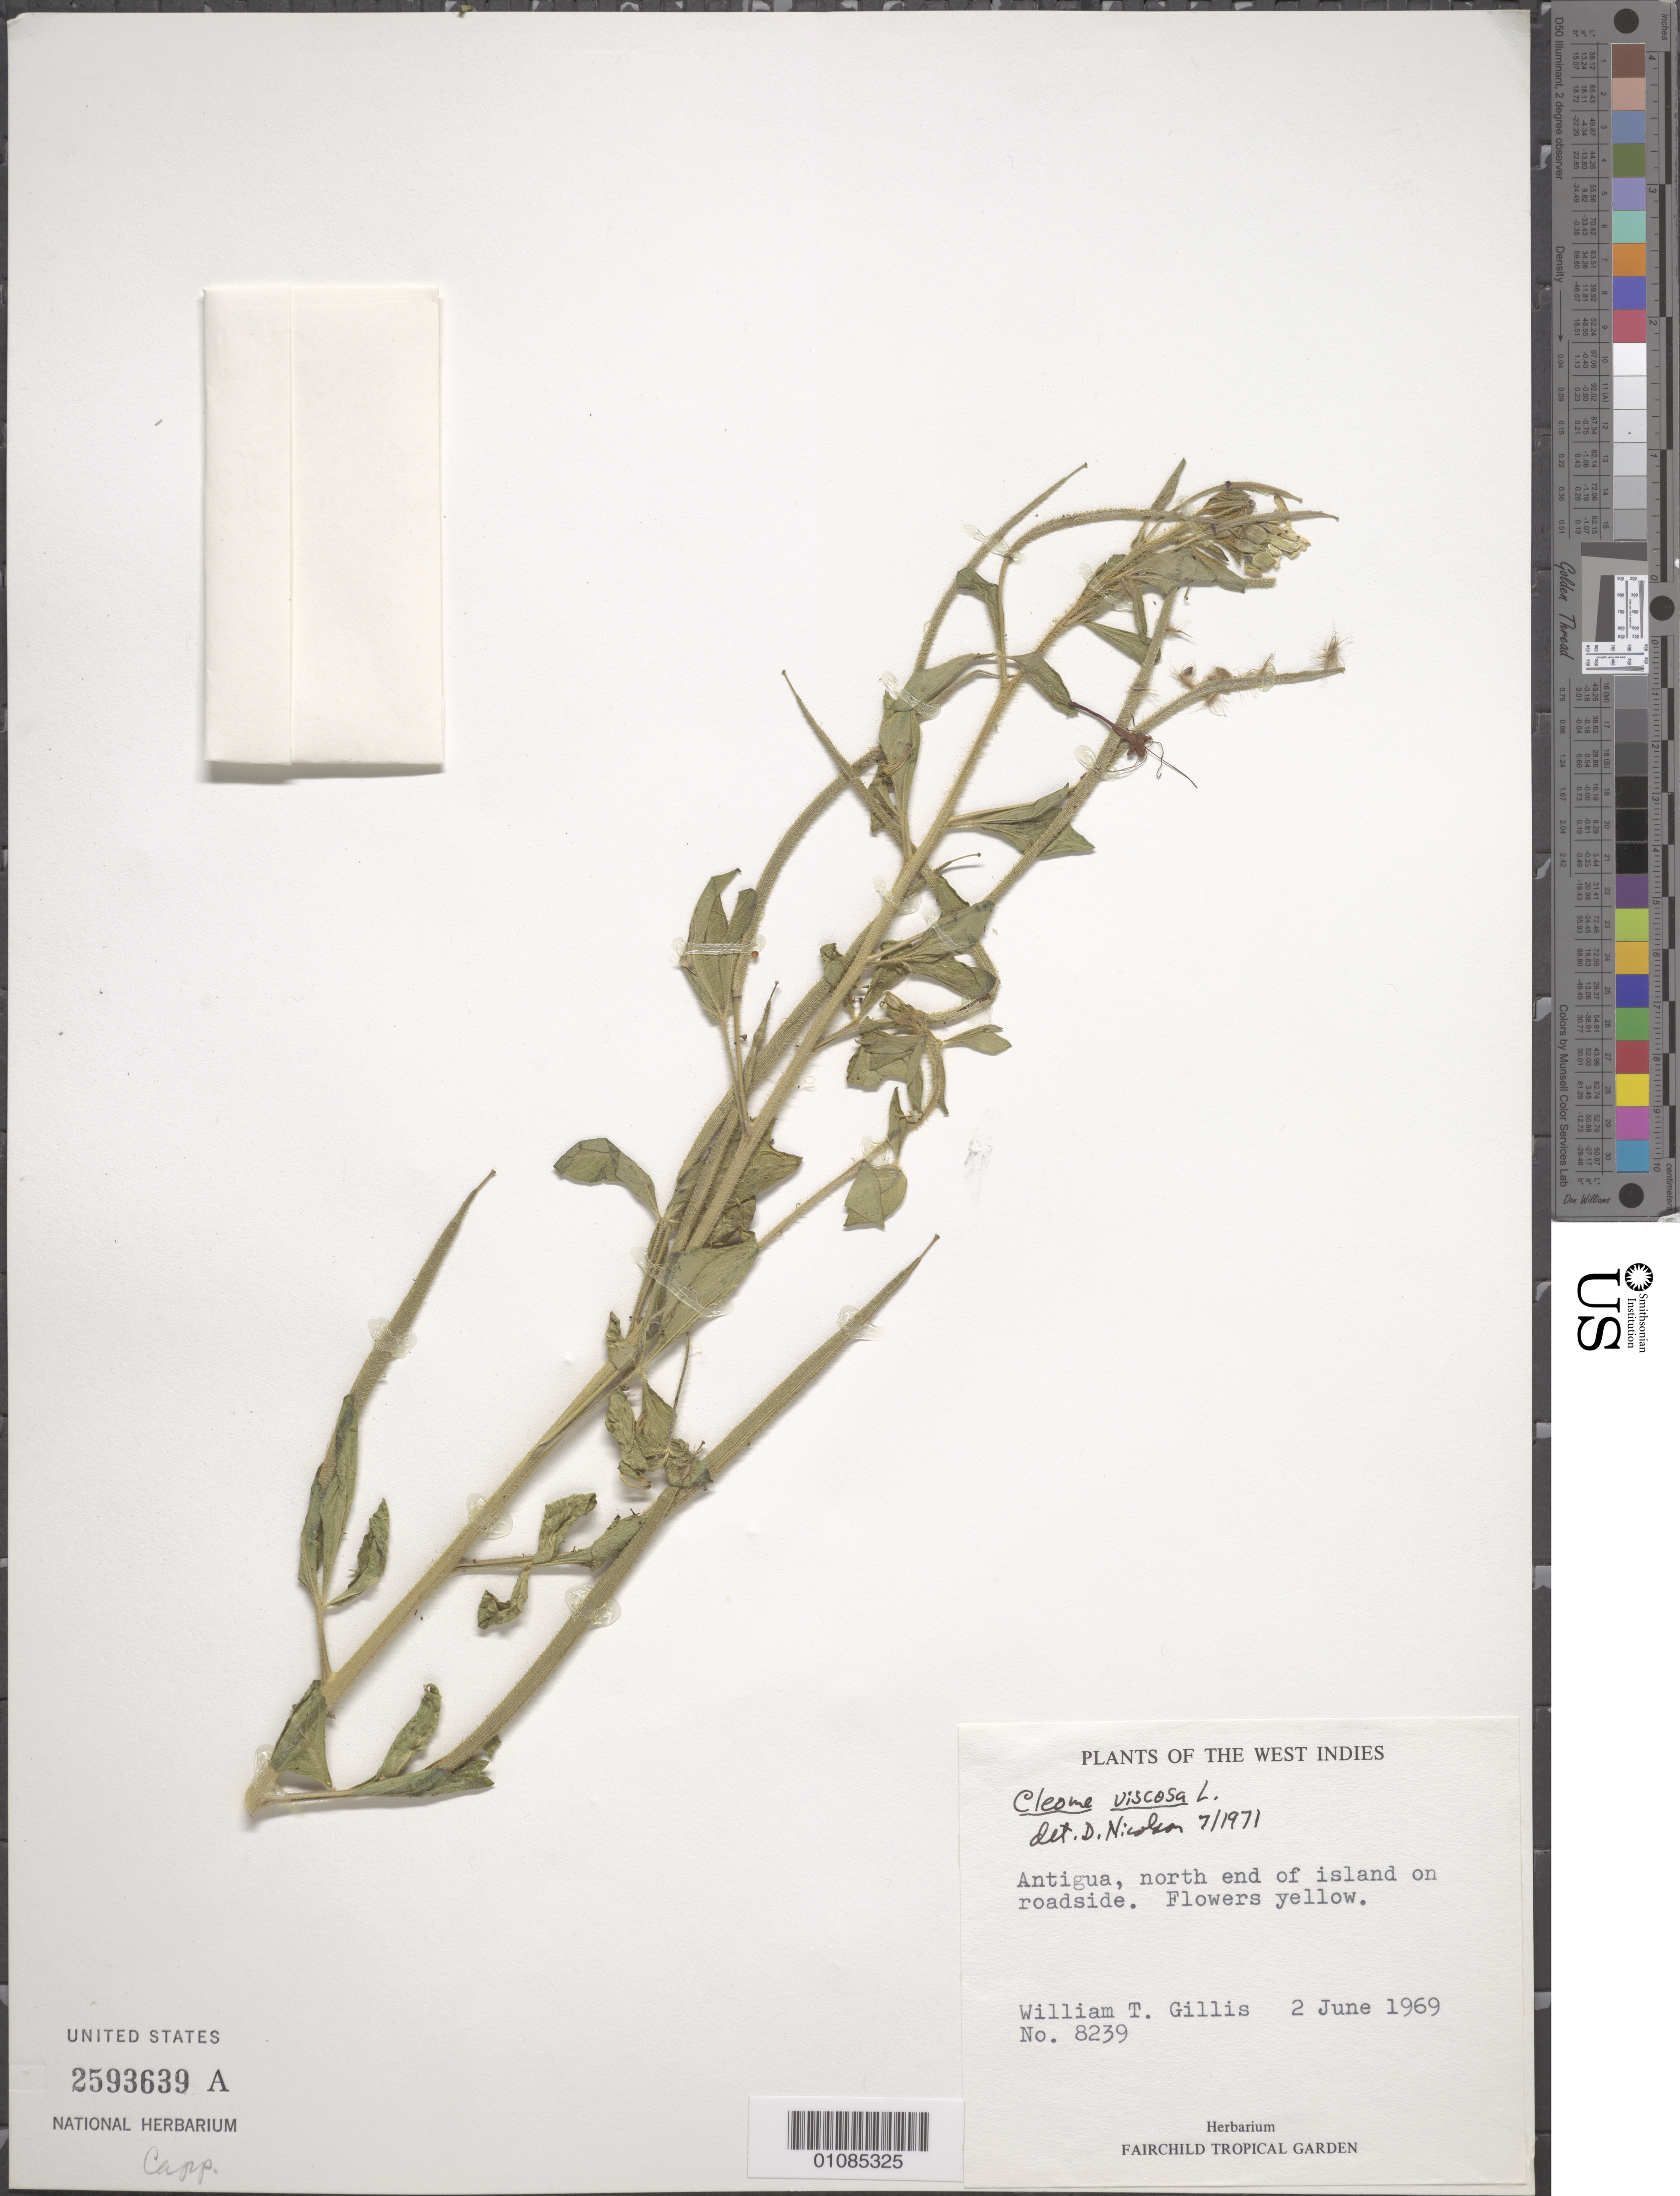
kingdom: Plantae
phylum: Tracheophyta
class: Magnoliopsida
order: Brassicales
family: Cleomaceae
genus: Arivela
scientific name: Arivela viscosa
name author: (L.) Raf.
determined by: Strong, M. T., (US), Smithsonian Institution - National Museum of Natural History (UNITED STATES)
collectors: W. T. Gillis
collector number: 8239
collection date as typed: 02 Jun 1969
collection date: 1969-06-02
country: Antigua and Barbuda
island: Antigua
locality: N end of island.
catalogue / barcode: US 2593639